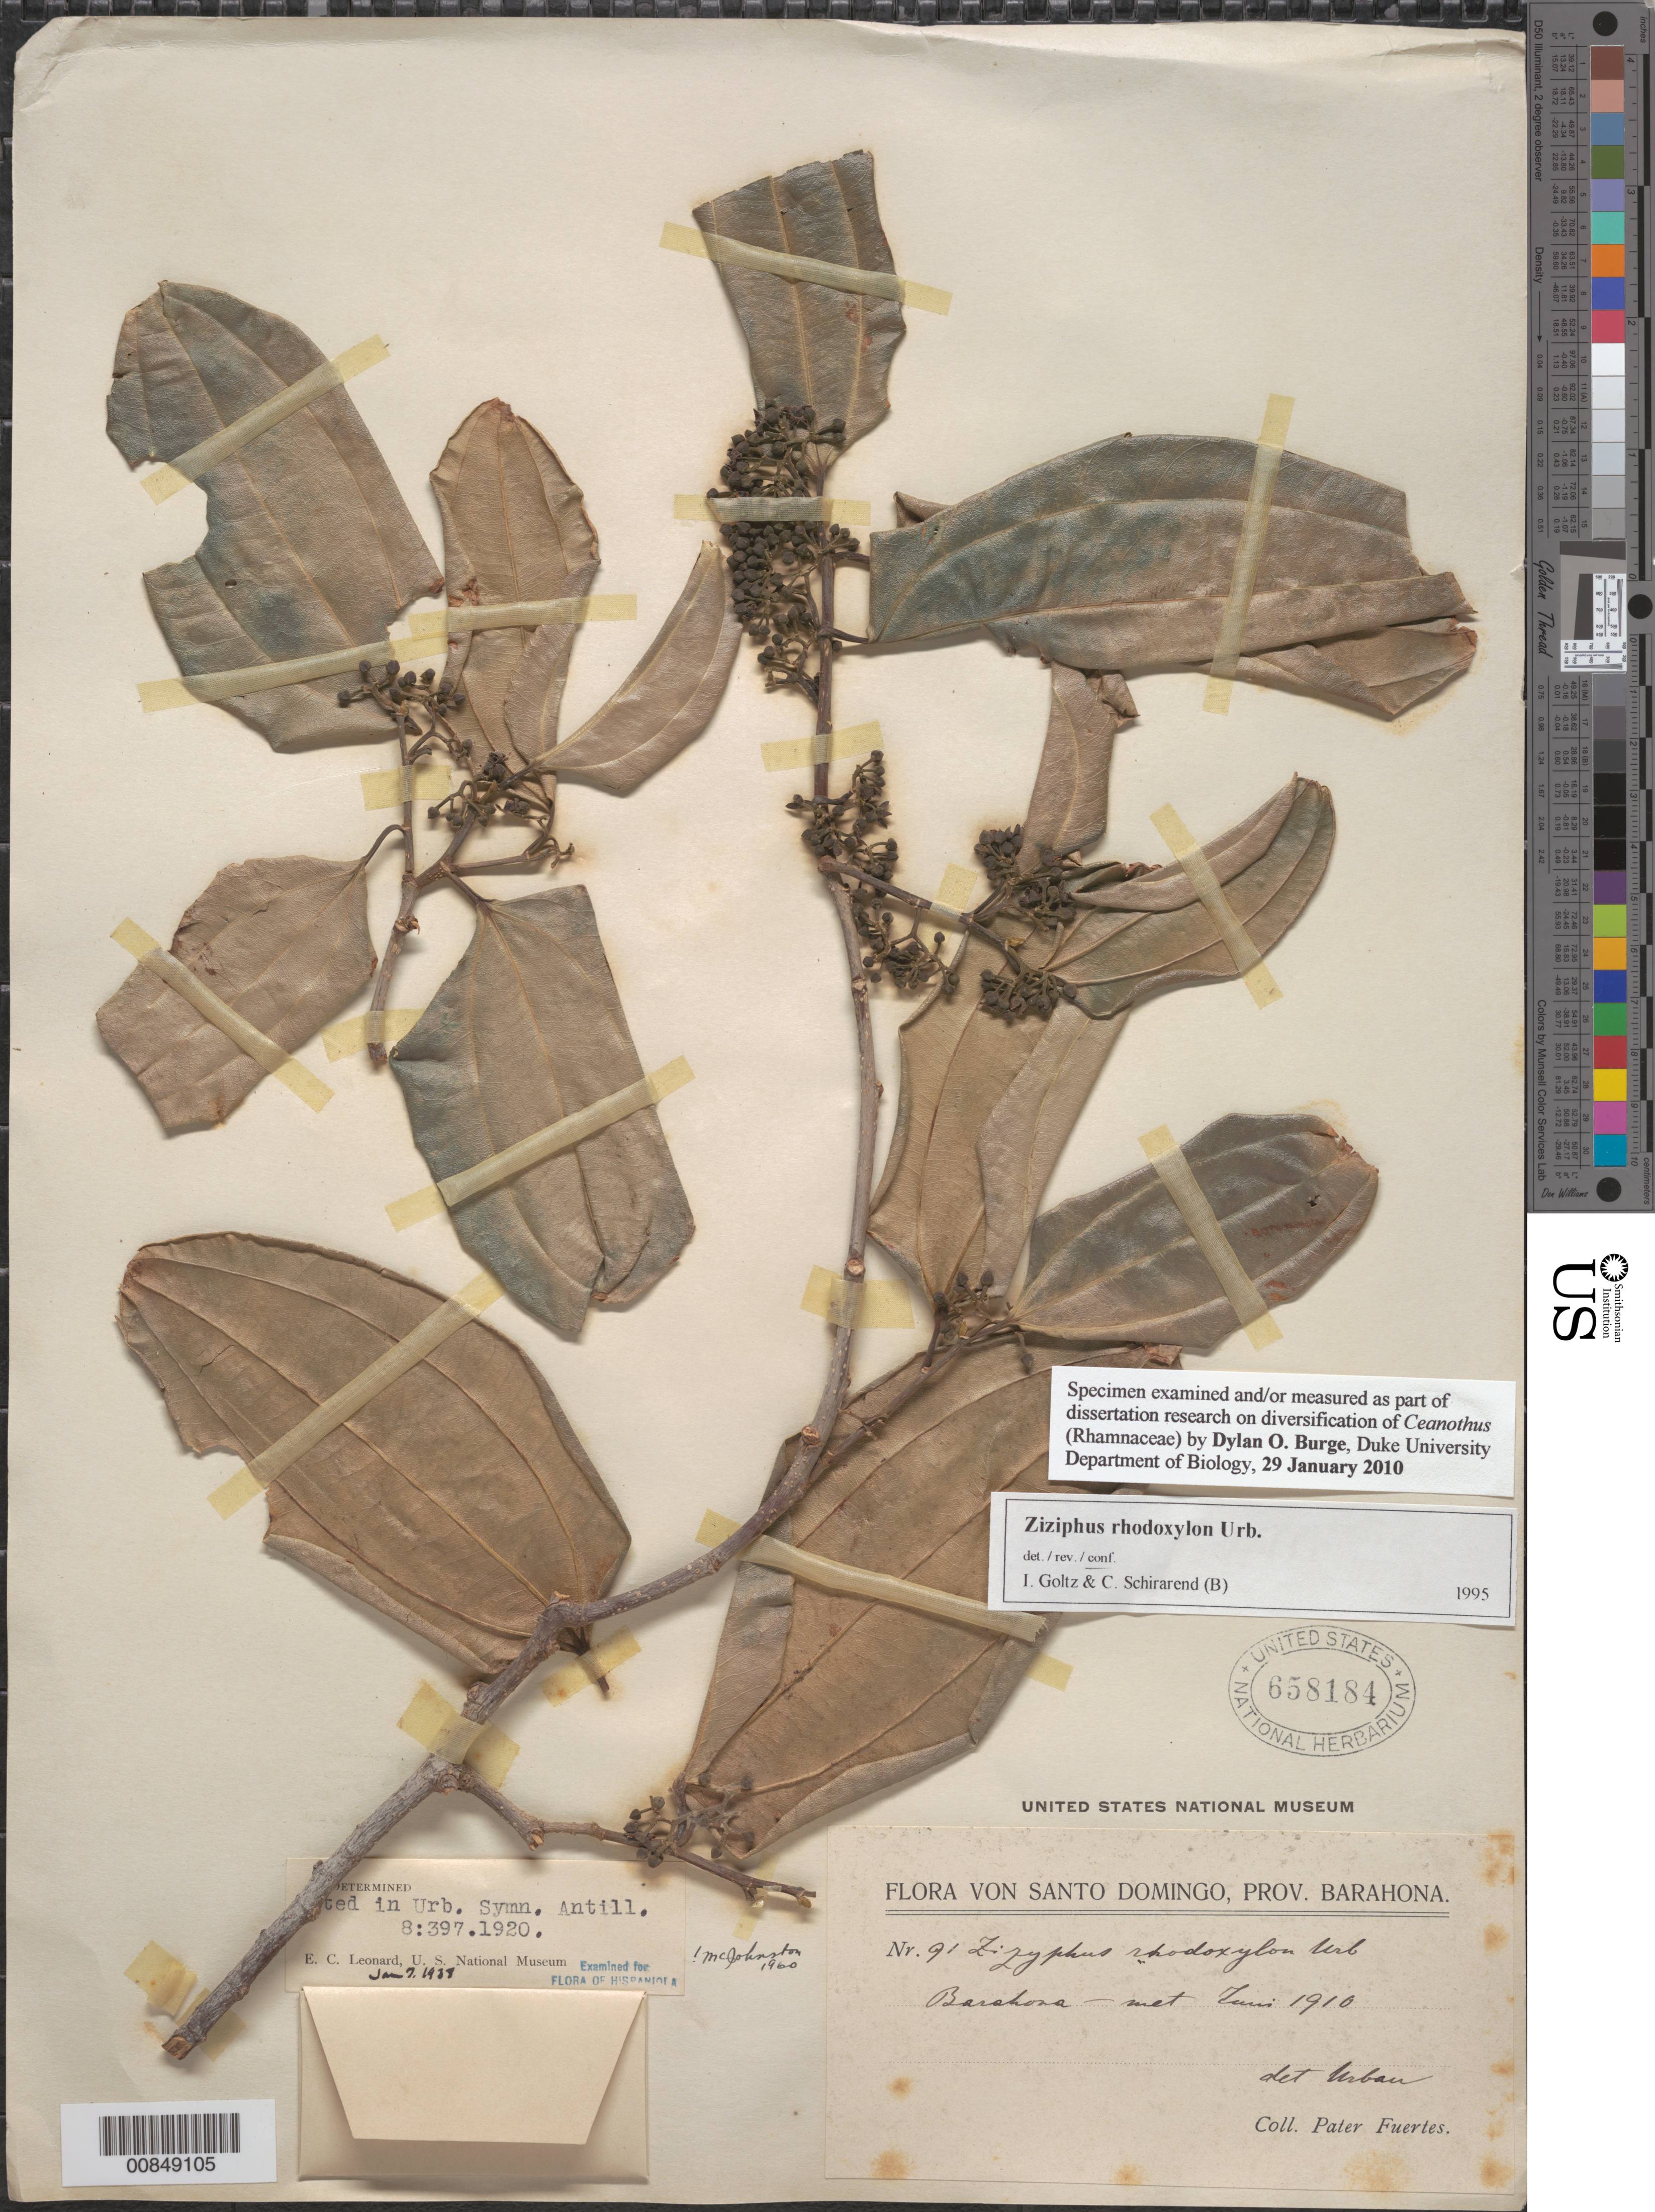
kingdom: Plantae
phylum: Tracheophyta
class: Magnoliopsida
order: Rosales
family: Rhamnaceae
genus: Sarcomphalus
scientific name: Sarcomphalus rhodoxylon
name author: (Urb.) Hauenschild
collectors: M. D. Fuertes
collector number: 91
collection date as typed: Jun 1910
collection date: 1910-06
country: Dominican Republic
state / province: Barahona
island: Hispaniola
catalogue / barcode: US 658184